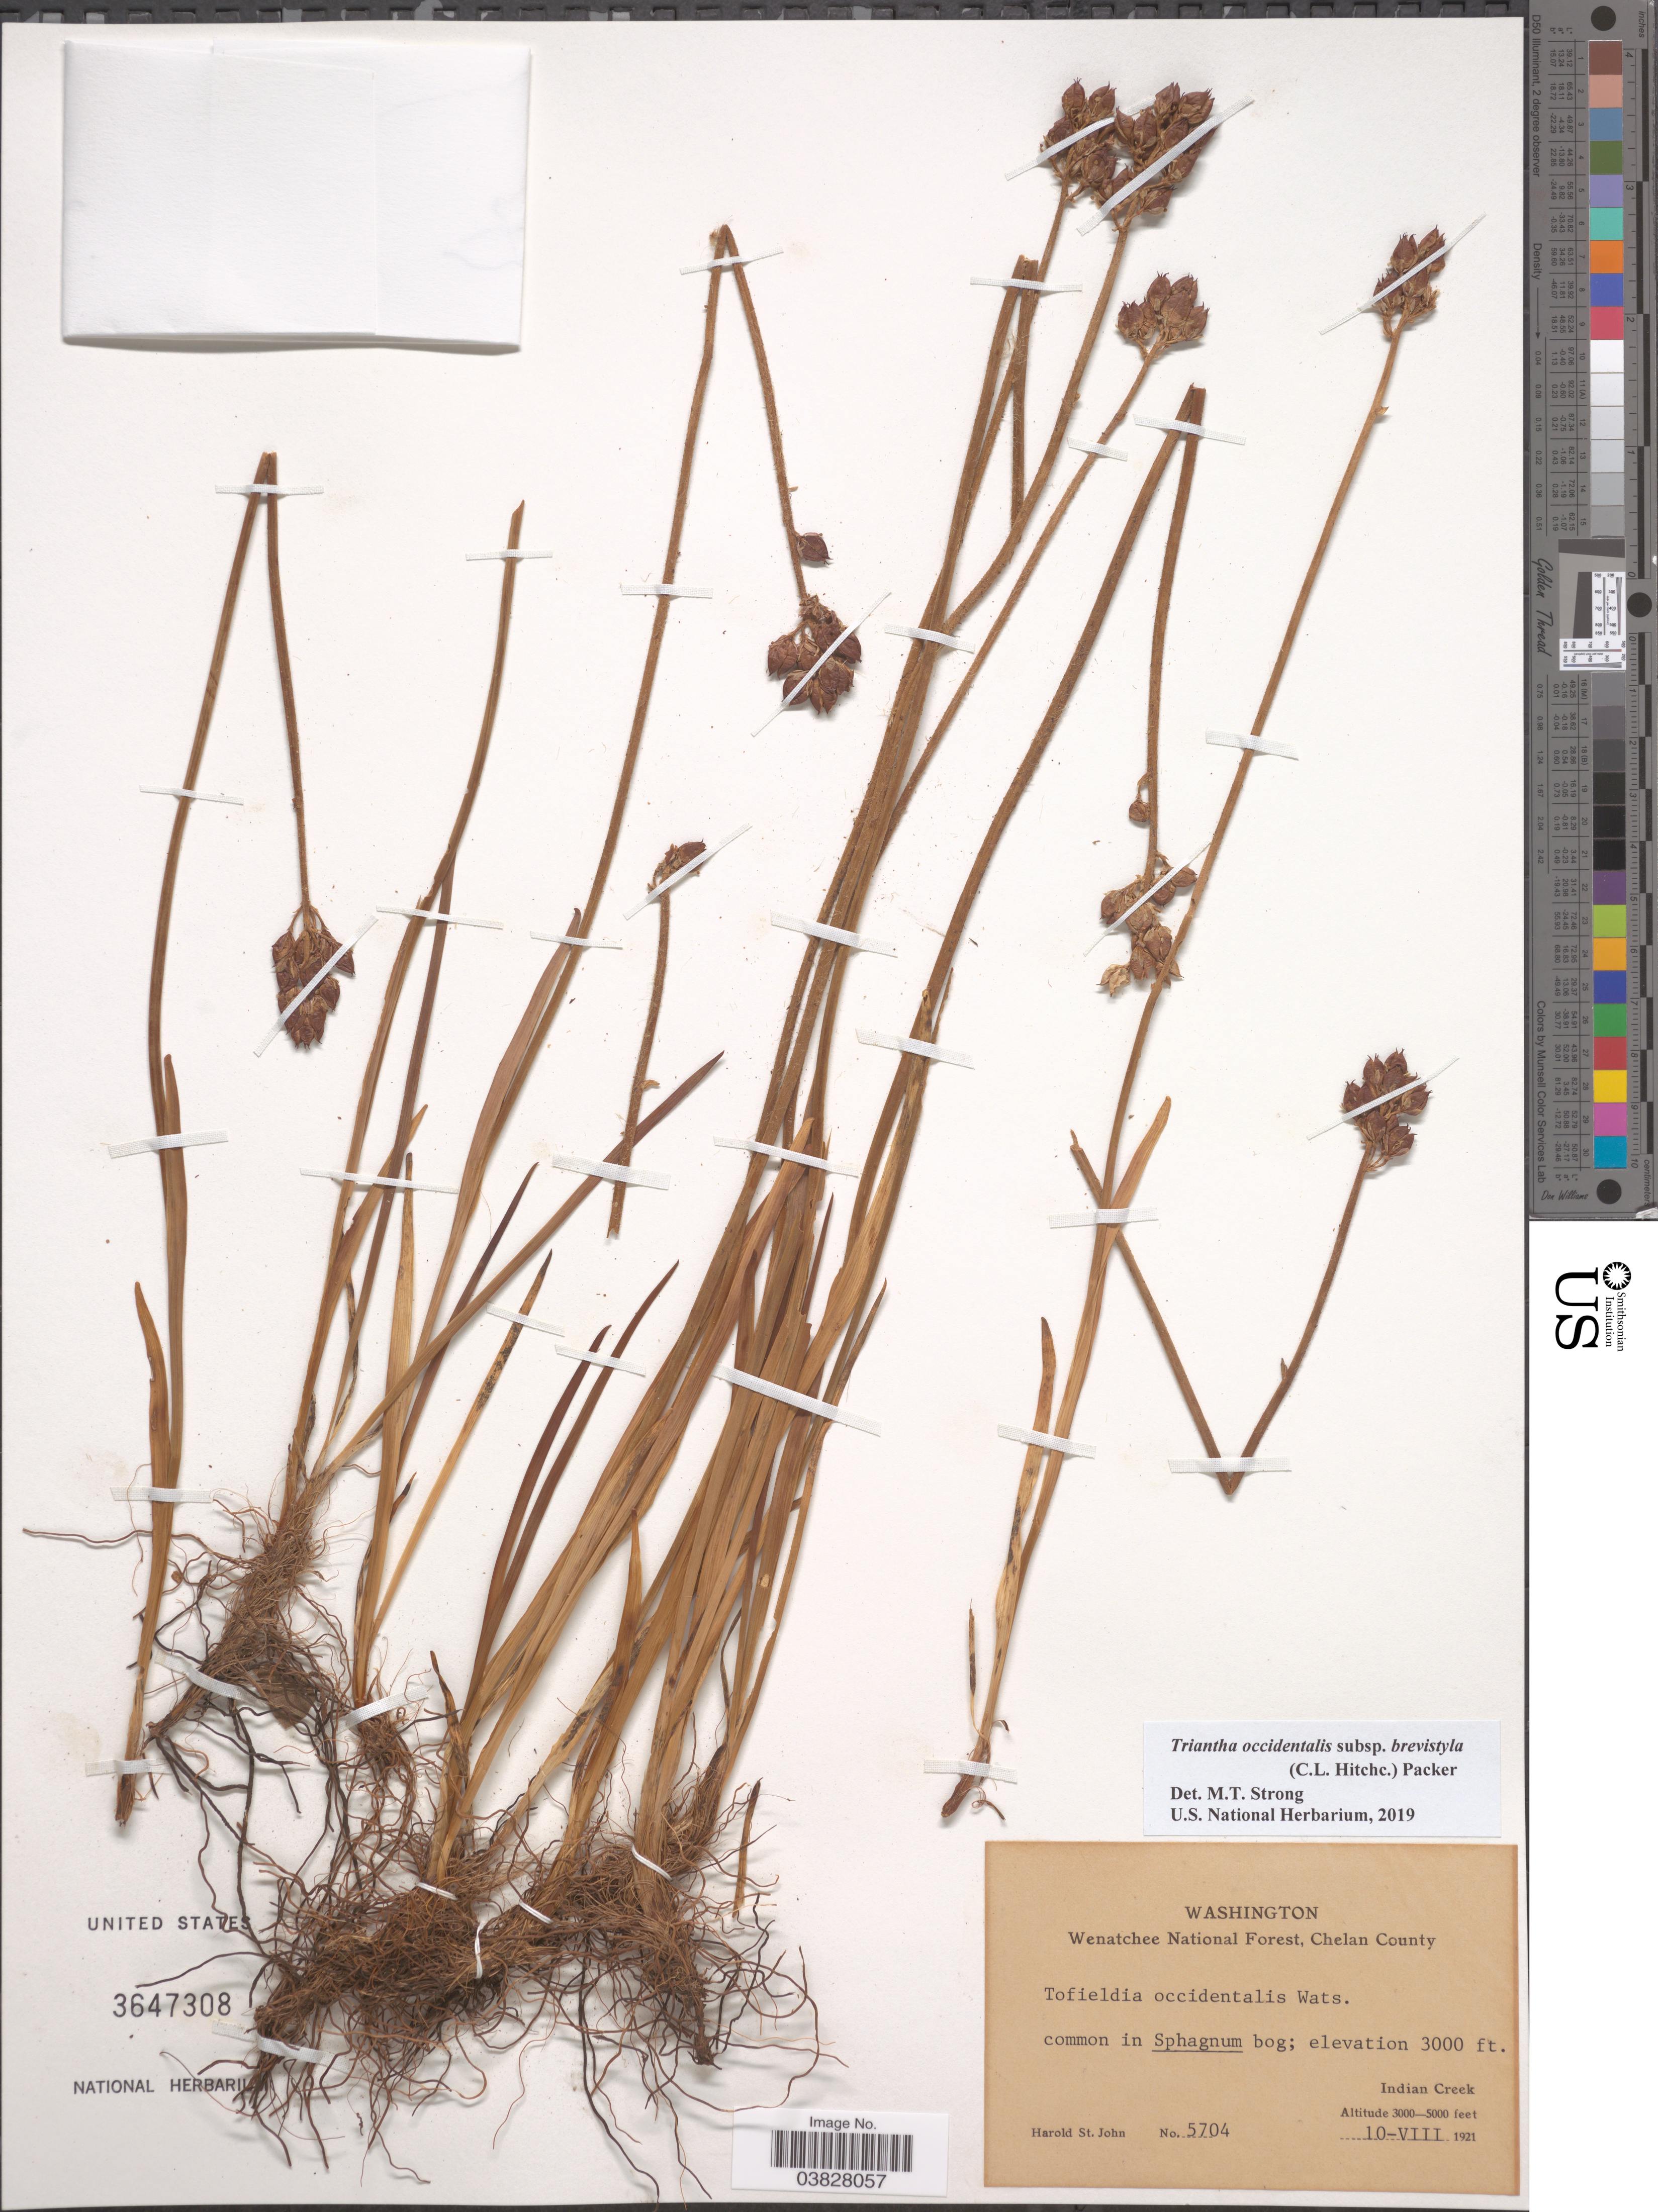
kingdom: Plantae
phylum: Tracheophyta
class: Liliopsida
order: Alismatales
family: Tofieldiaceae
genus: Triantha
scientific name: Triantha occidentalis subsp. brevistyla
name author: (C.L. Hitchc.) Packer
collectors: H. St. John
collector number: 5704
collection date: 1921-08-10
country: United States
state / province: Washington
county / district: Chelan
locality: Wenatchee National Forest, Chelan County. In Sphagnum bog. Indian Creek.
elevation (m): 914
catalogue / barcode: US 3647308